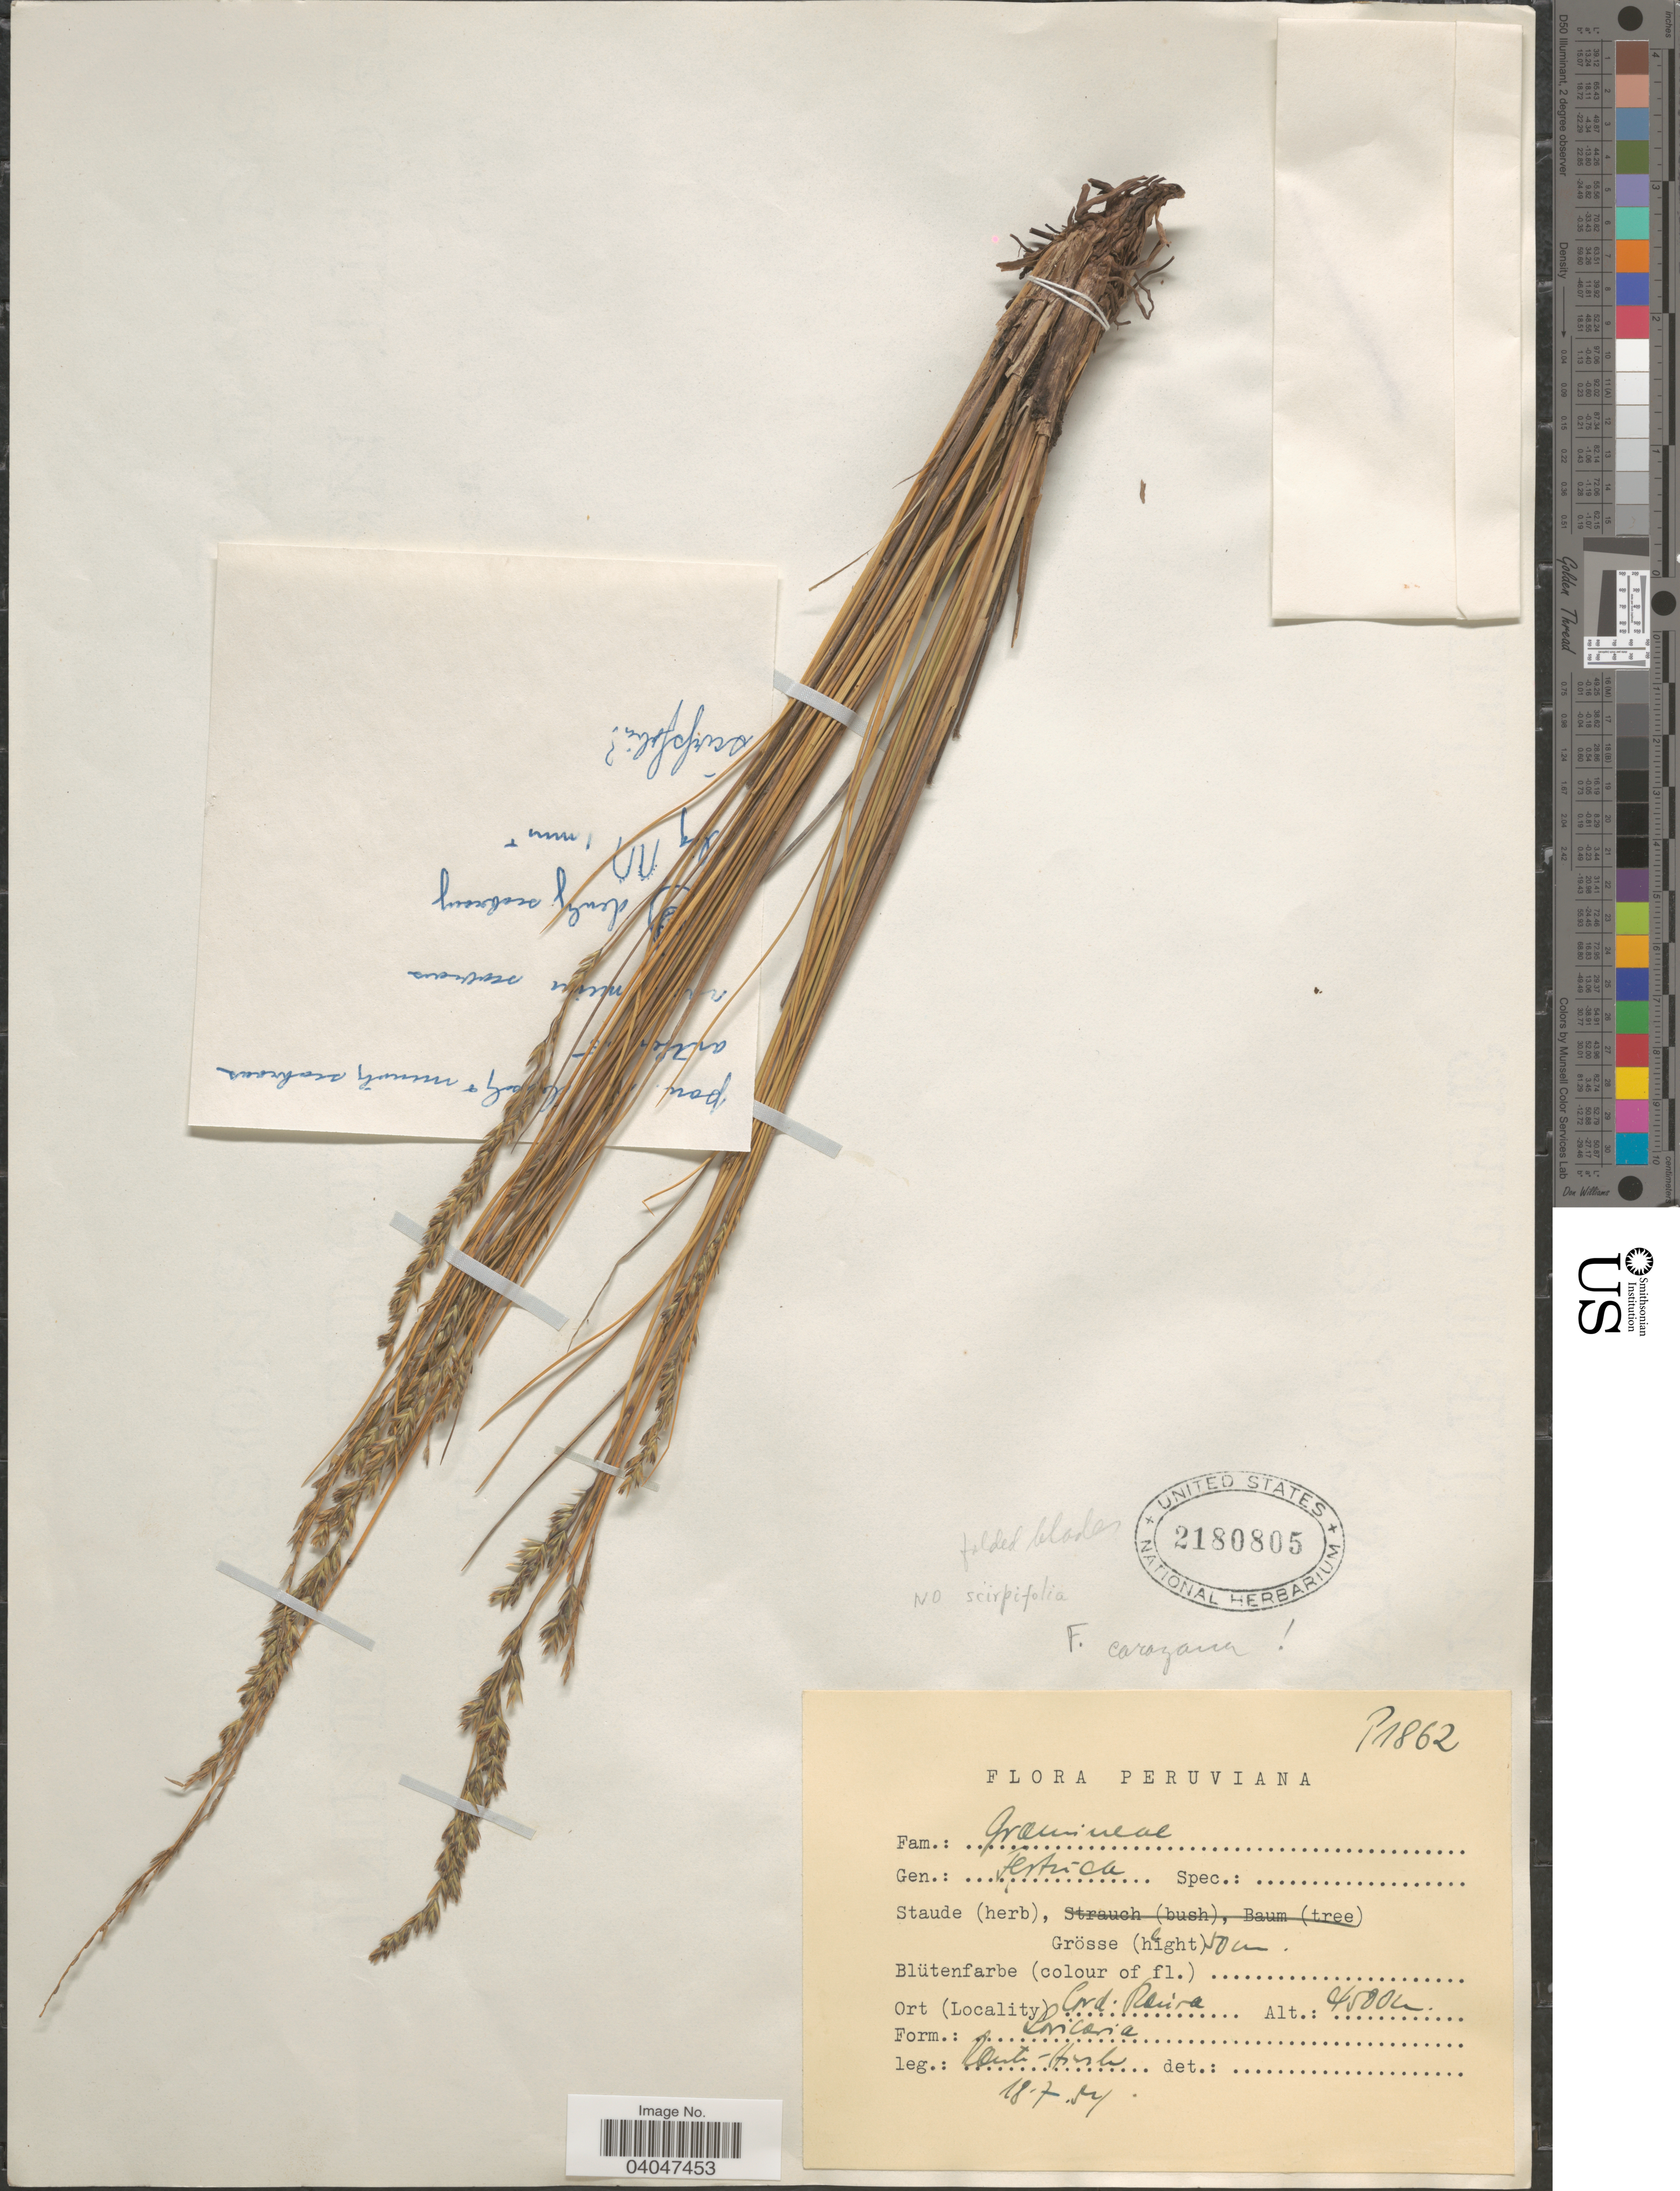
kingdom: Plantae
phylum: Tracheophyta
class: Liliopsida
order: Poales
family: Poaceae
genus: Festuca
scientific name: Festuca carazana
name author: Pilg.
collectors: W. Rauh & G. Hirsch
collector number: P1862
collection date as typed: Transcribed d/m/y: 18/7/54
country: Peru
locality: Cord. Reura. Lovicaria. [interpreted]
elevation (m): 4500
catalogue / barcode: US 2180805